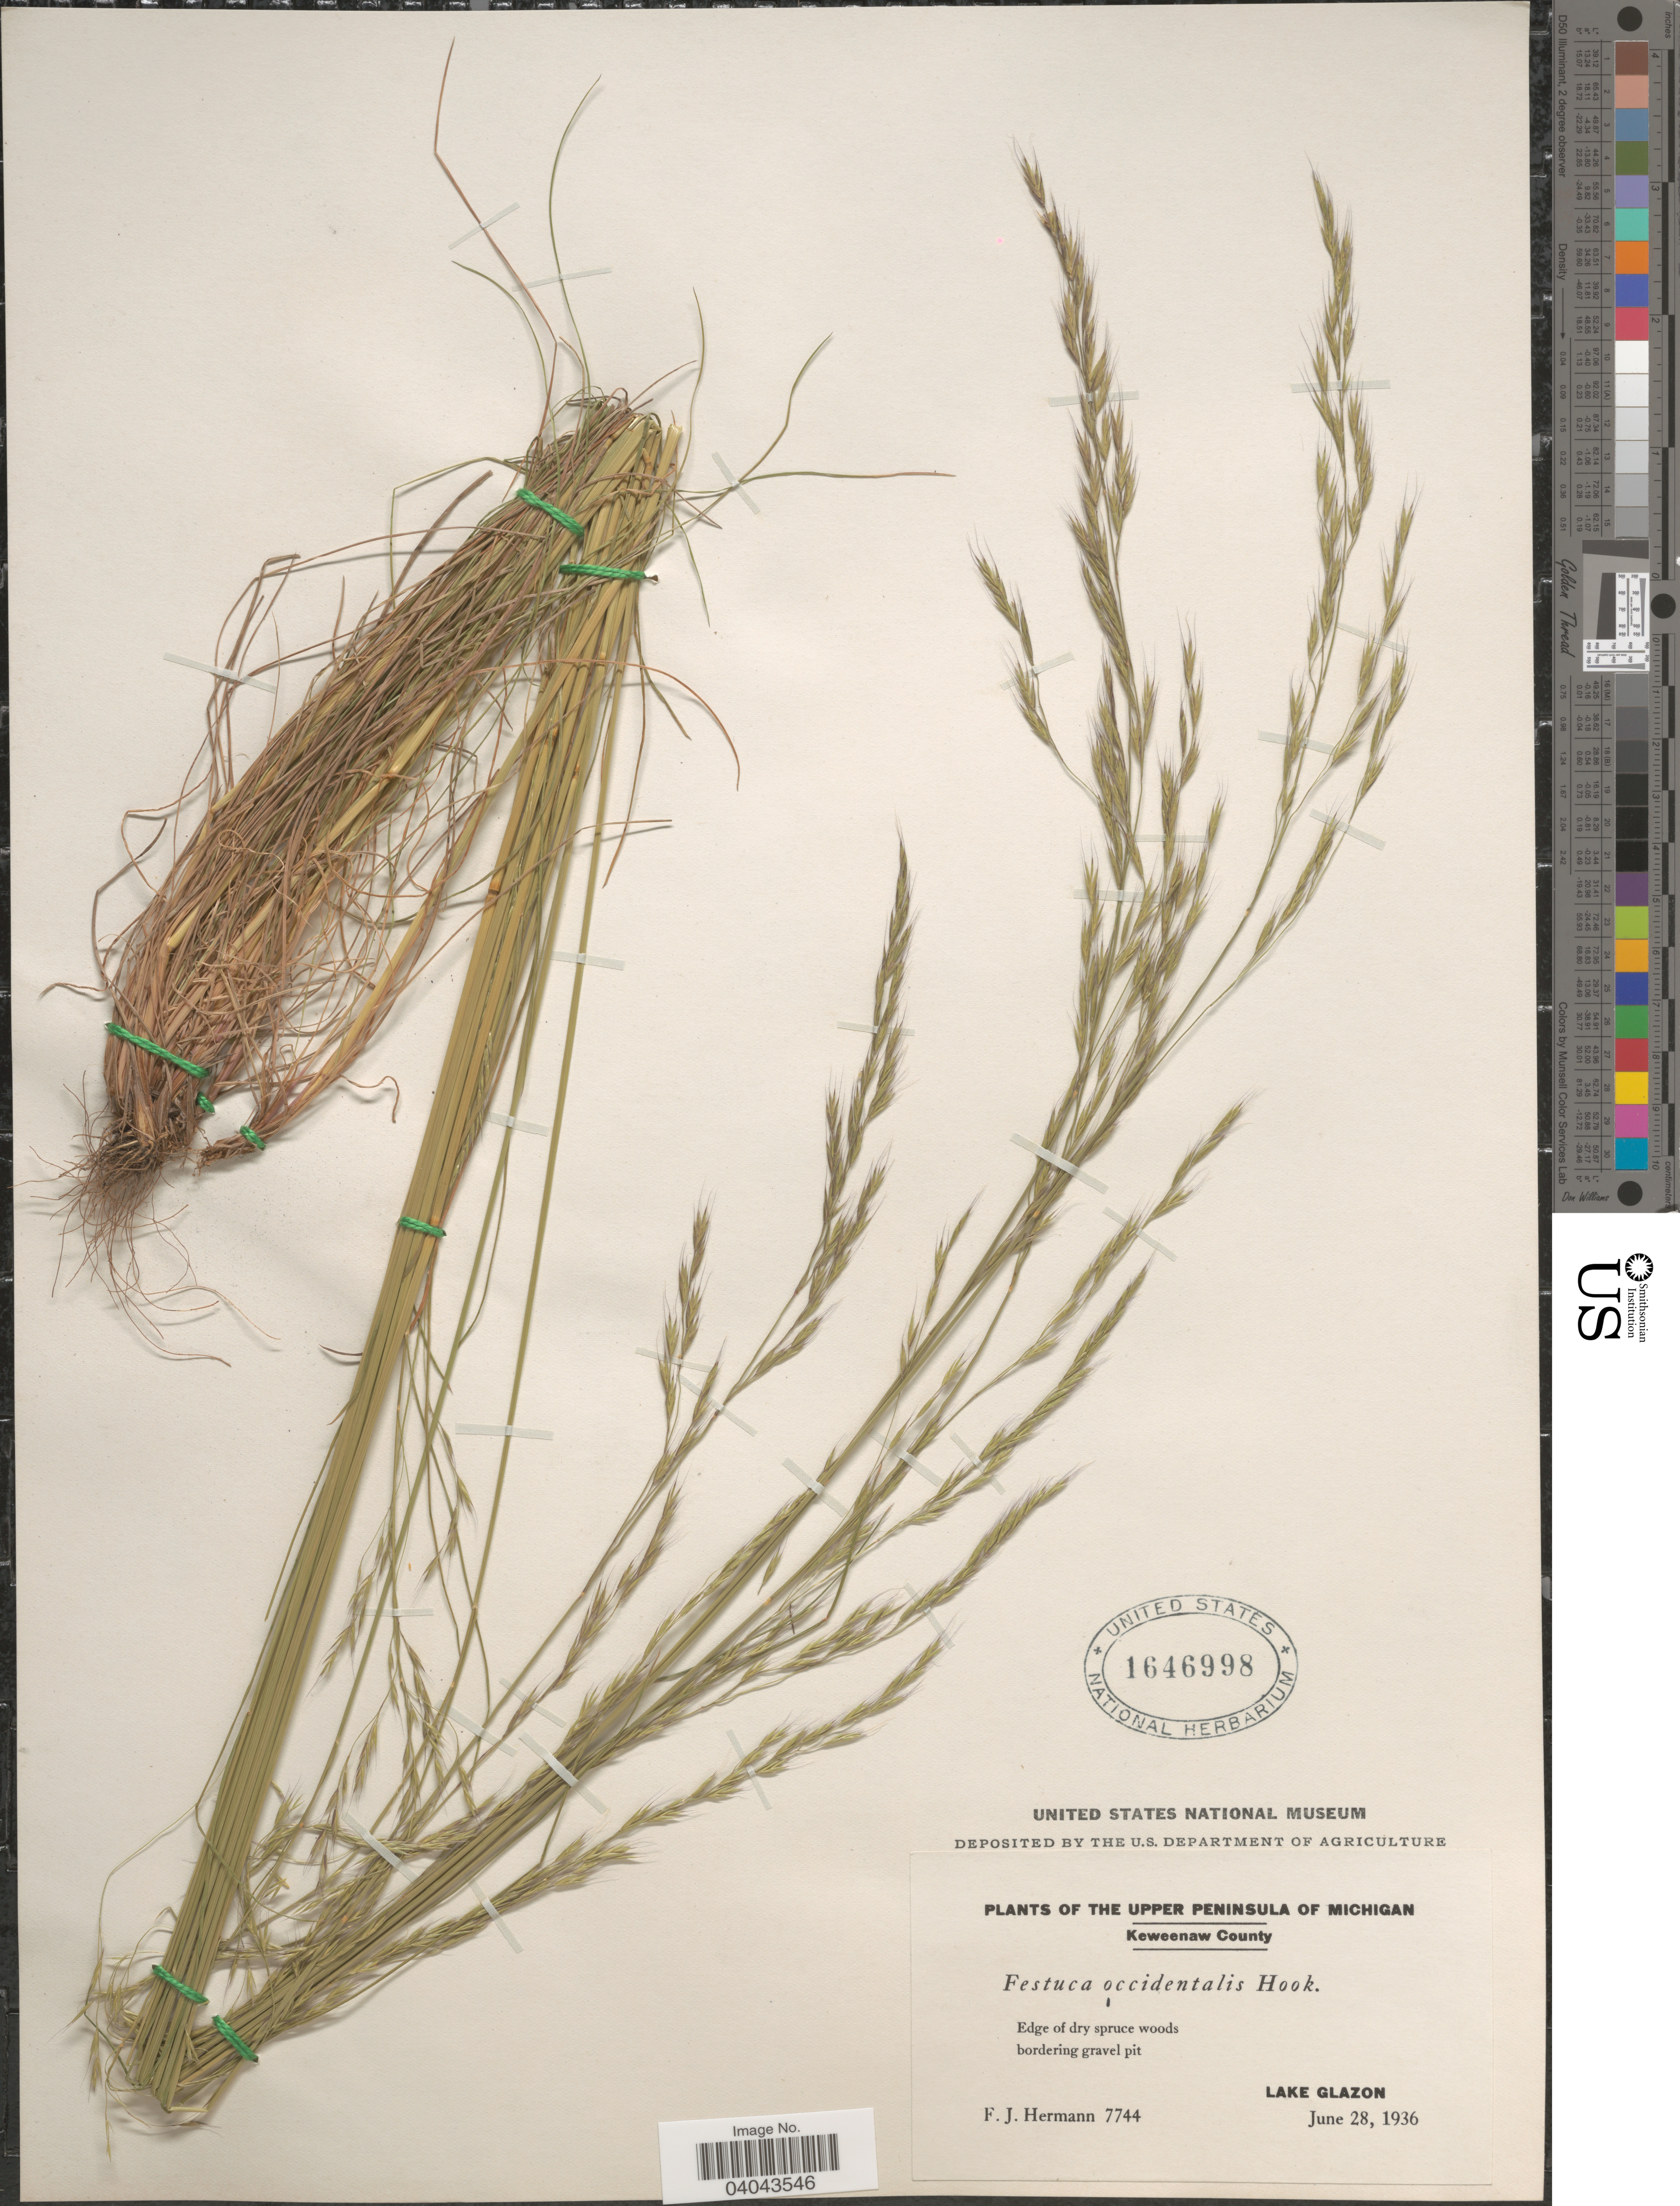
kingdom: Plantae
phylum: Tracheophyta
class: Liliopsida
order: Poales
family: Poaceae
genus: Festuca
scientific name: Festuca occidentalis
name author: Hook.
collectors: F. J. Hermann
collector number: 7744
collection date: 1936-06-28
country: United States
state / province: Michigan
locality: Upper Peninsula of Michigan. Keweenaw County. Lake Glazon.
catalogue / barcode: US 1646998